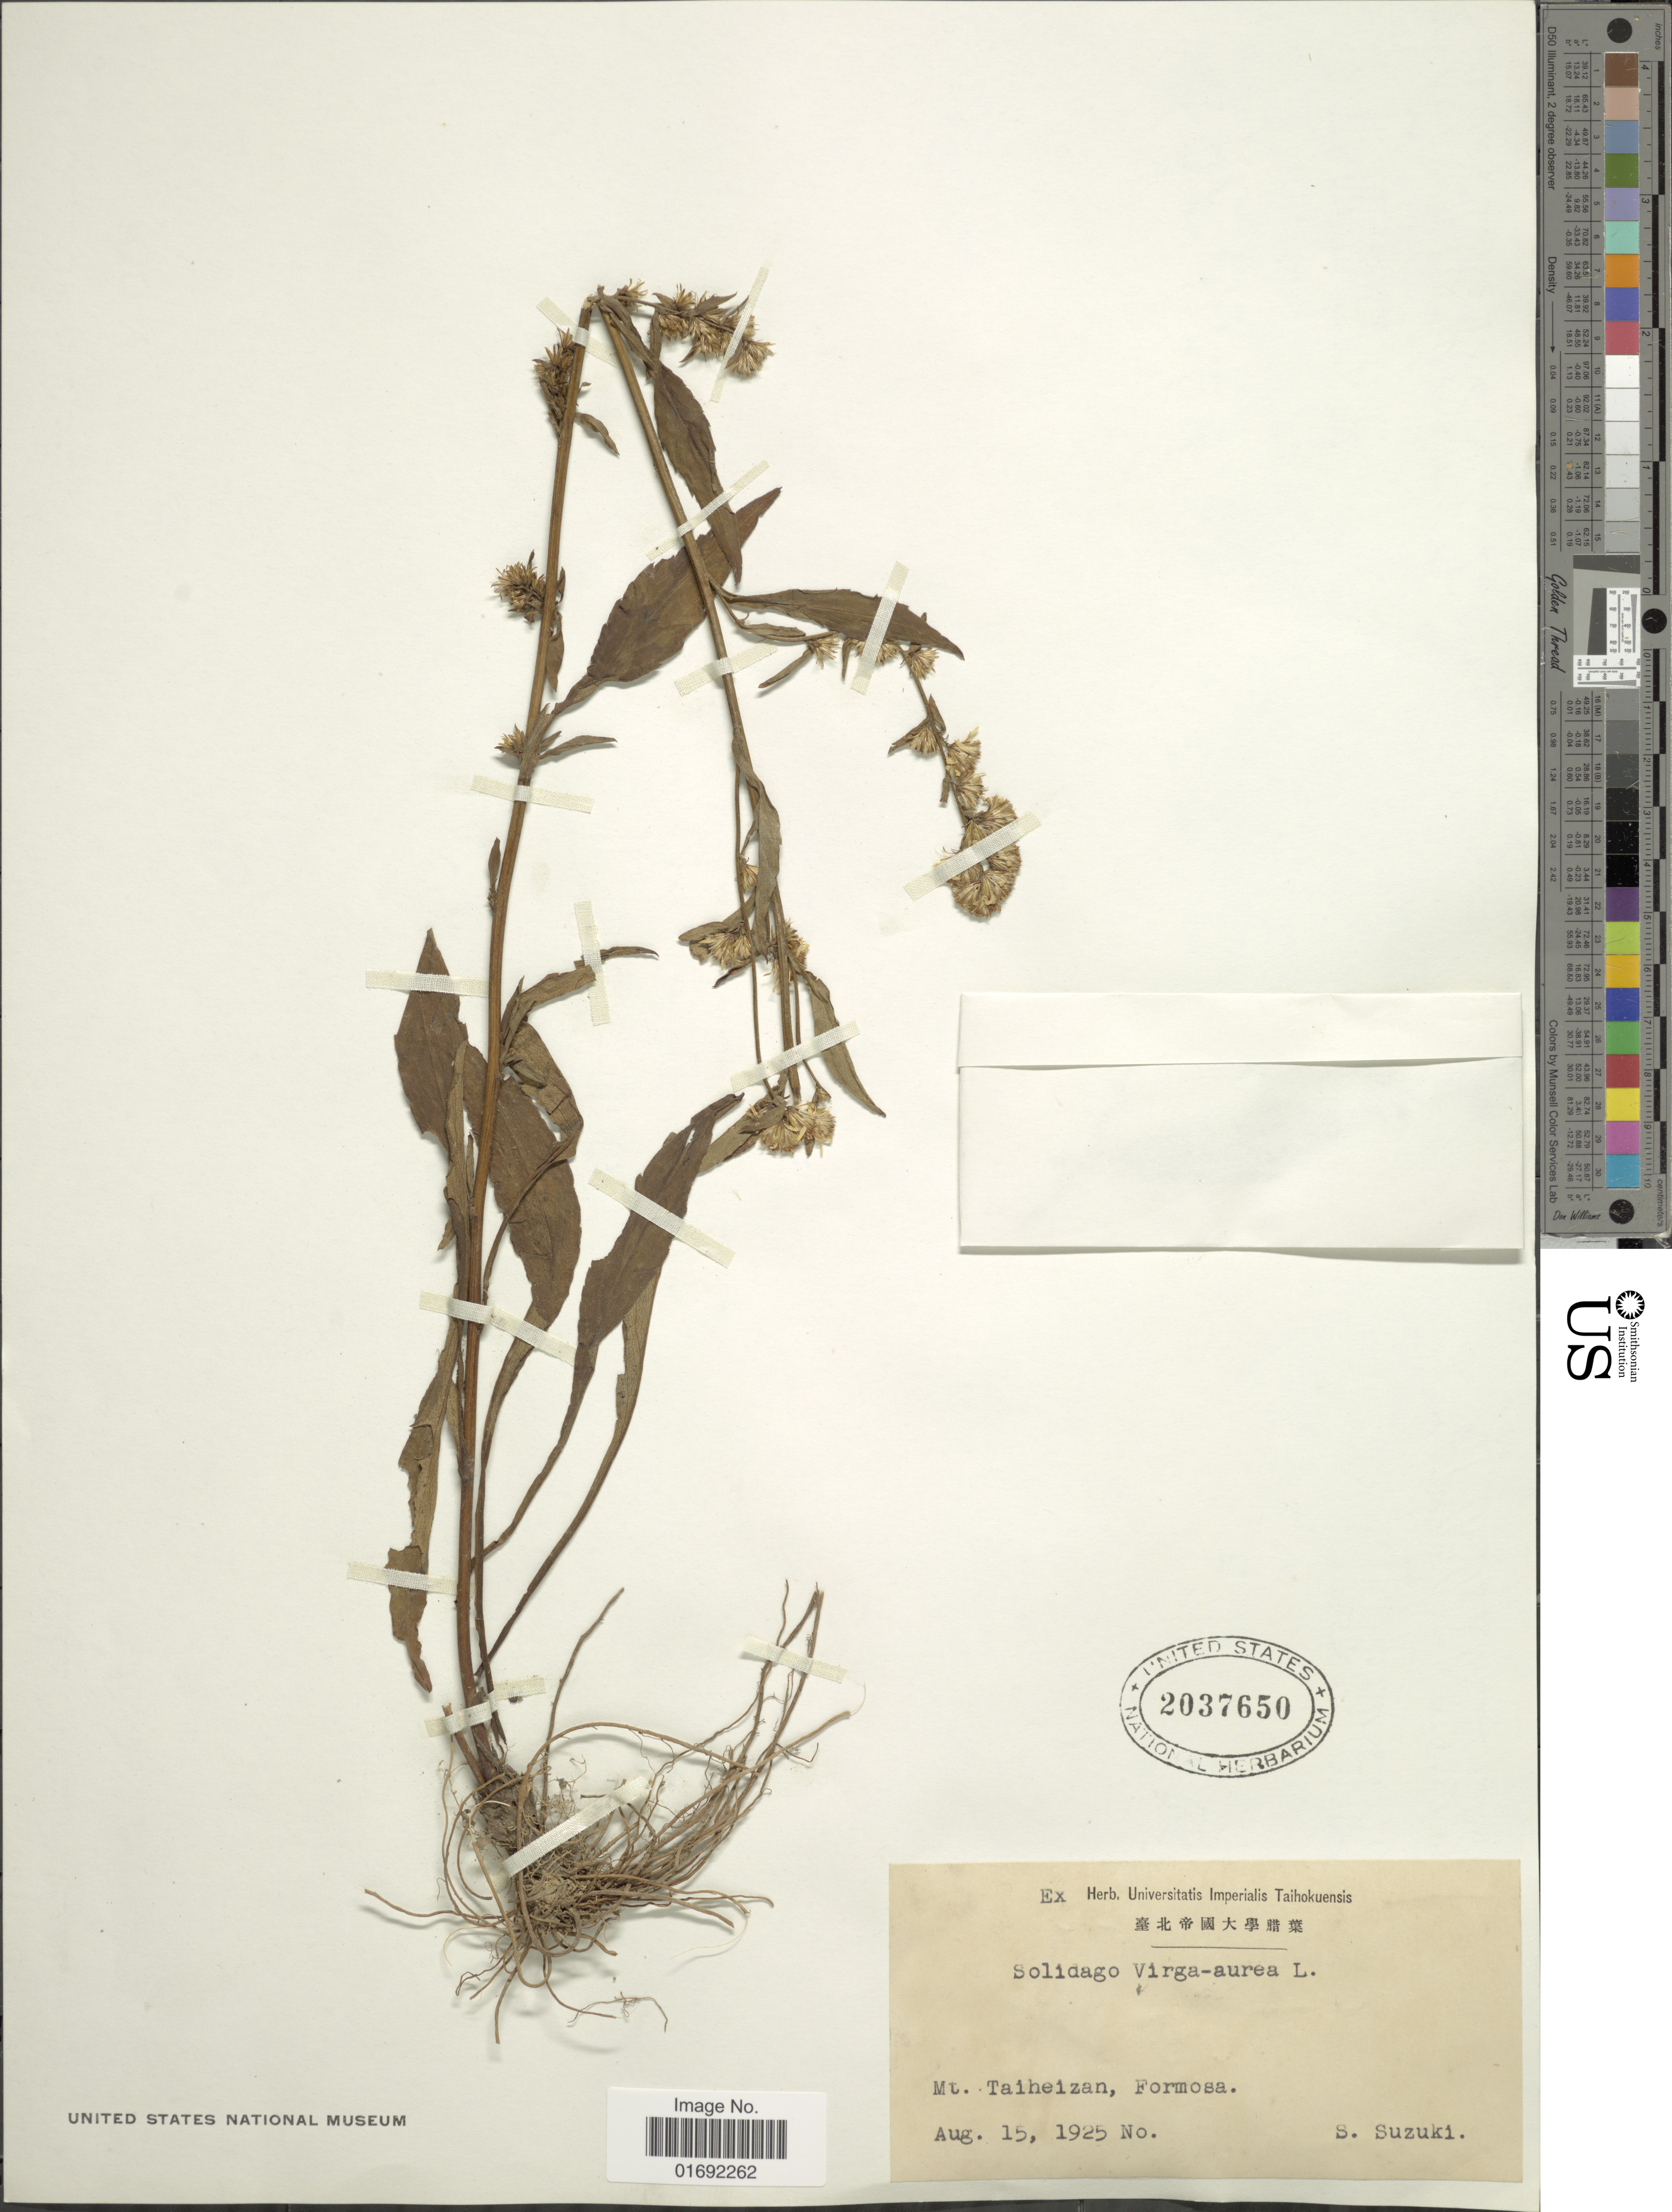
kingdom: Plantae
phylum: Tracheophyta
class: Magnoliopsida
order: Asterales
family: Asteraceae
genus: Solidago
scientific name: Solidago virgaurea var. asiatica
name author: Nakai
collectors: S. Suzuki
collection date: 1925-08-15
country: Taiwan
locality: Mt. Taiheizan, Formosa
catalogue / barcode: US 2037650